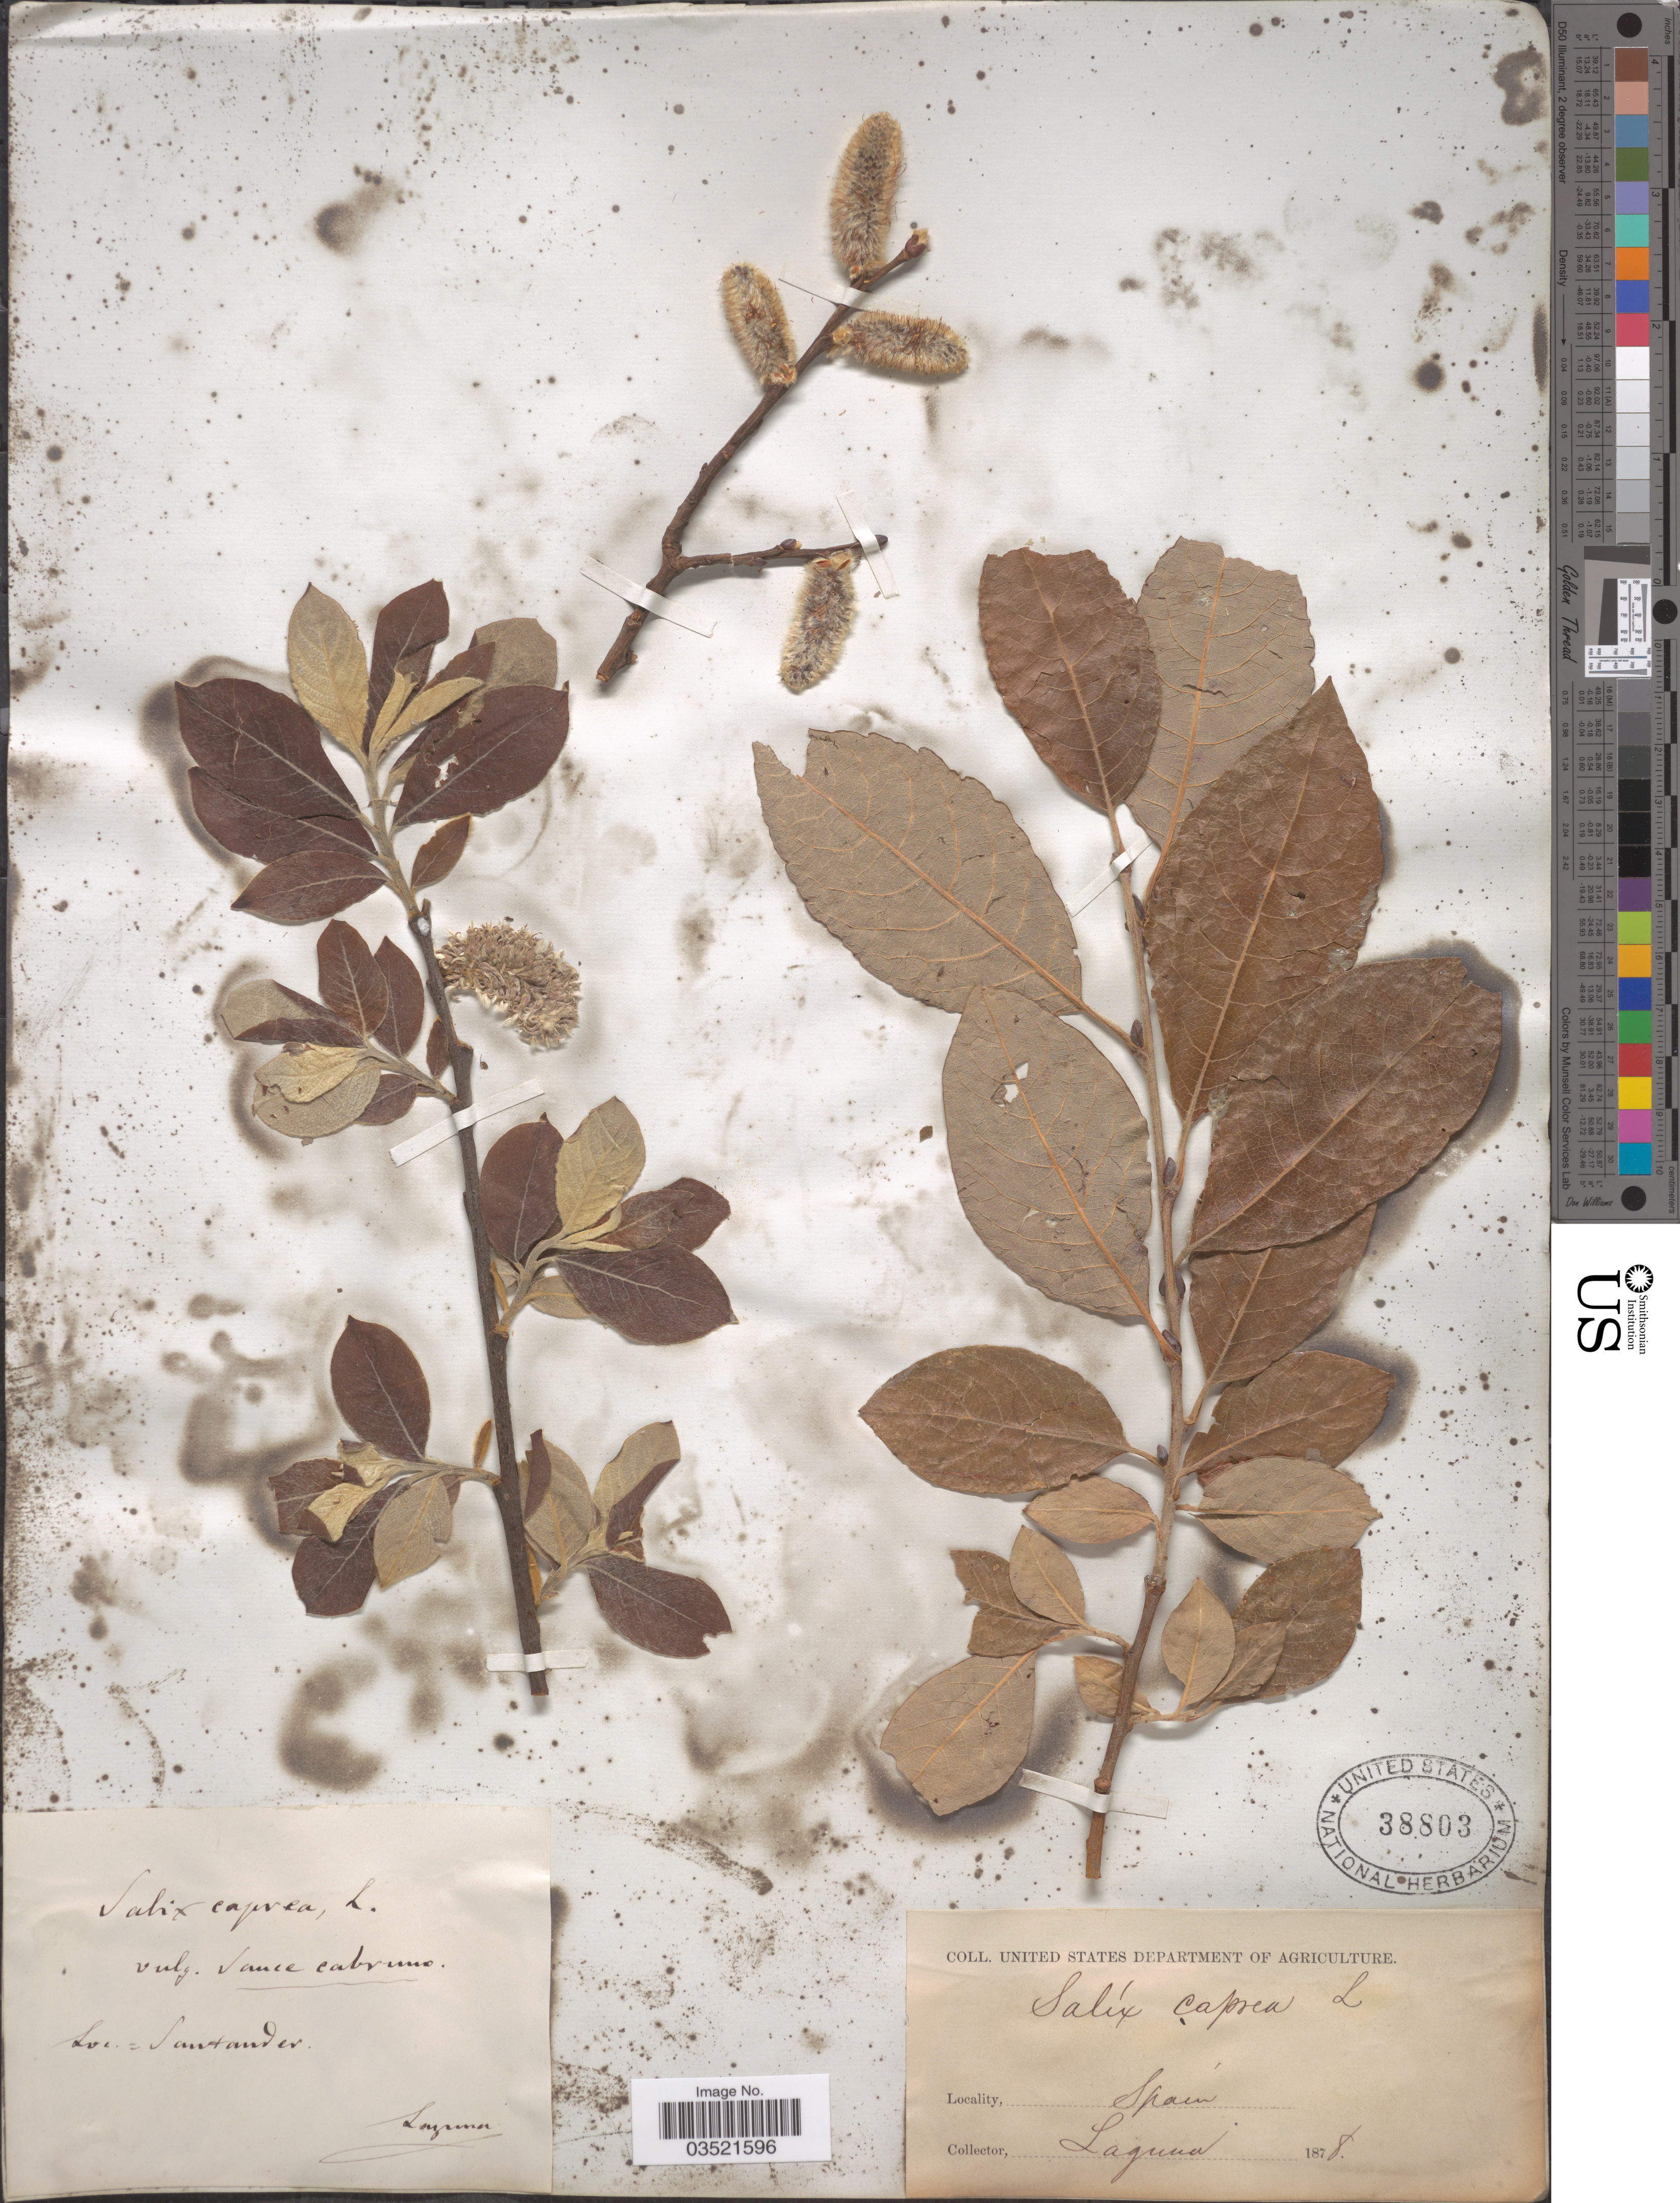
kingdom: Plantae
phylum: Tracheophyta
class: Magnoliopsida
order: Malpighiales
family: Salicaceae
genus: Salix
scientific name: Salix caprea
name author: L.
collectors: -. Laguna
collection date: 1878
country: Spain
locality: Santander.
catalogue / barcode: US 38803